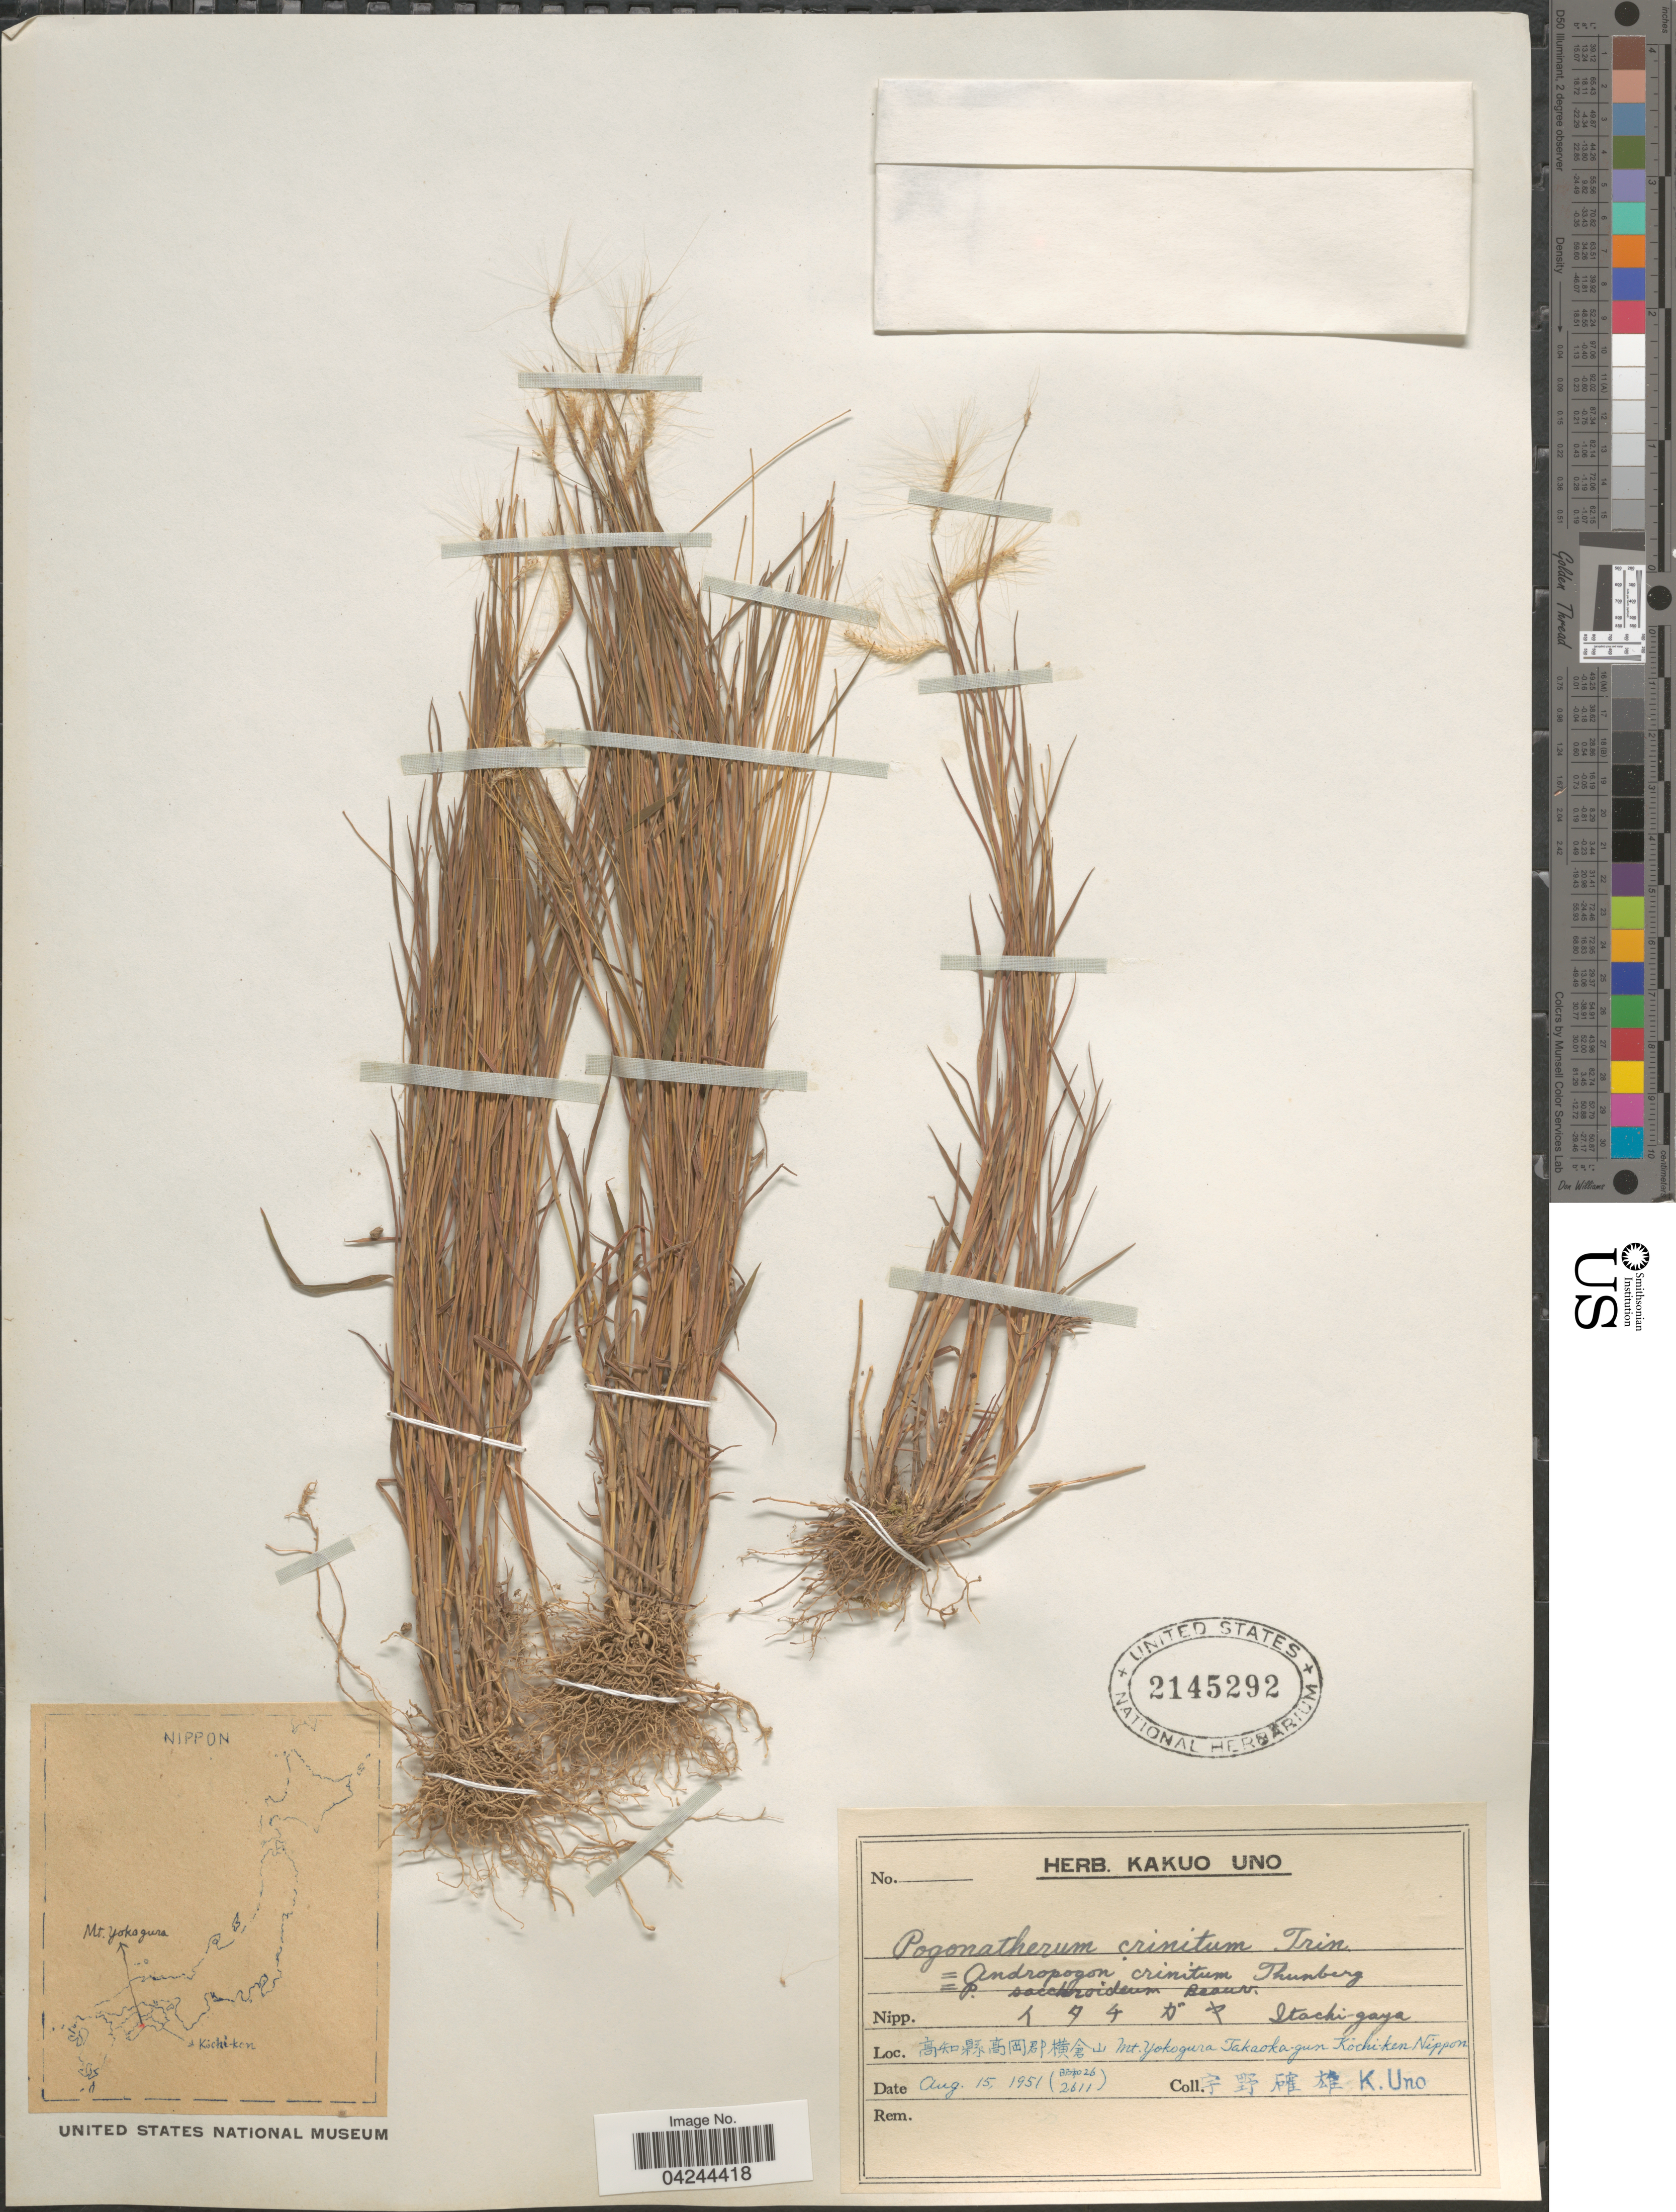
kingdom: Plantae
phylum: Tracheophyta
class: Liliopsida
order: Poales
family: Poaceae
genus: Pogonatherum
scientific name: Pogonatherum crinitum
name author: (Thunb.) Kunth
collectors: K. Uno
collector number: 2611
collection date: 1951-08-15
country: Japan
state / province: Koti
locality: Nipp. [Foreign script] Itachi-gaya. [Foreign script] Mt. Yokogura Takaoka-gun Kochi-ken Nippon.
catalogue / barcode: US 2145292